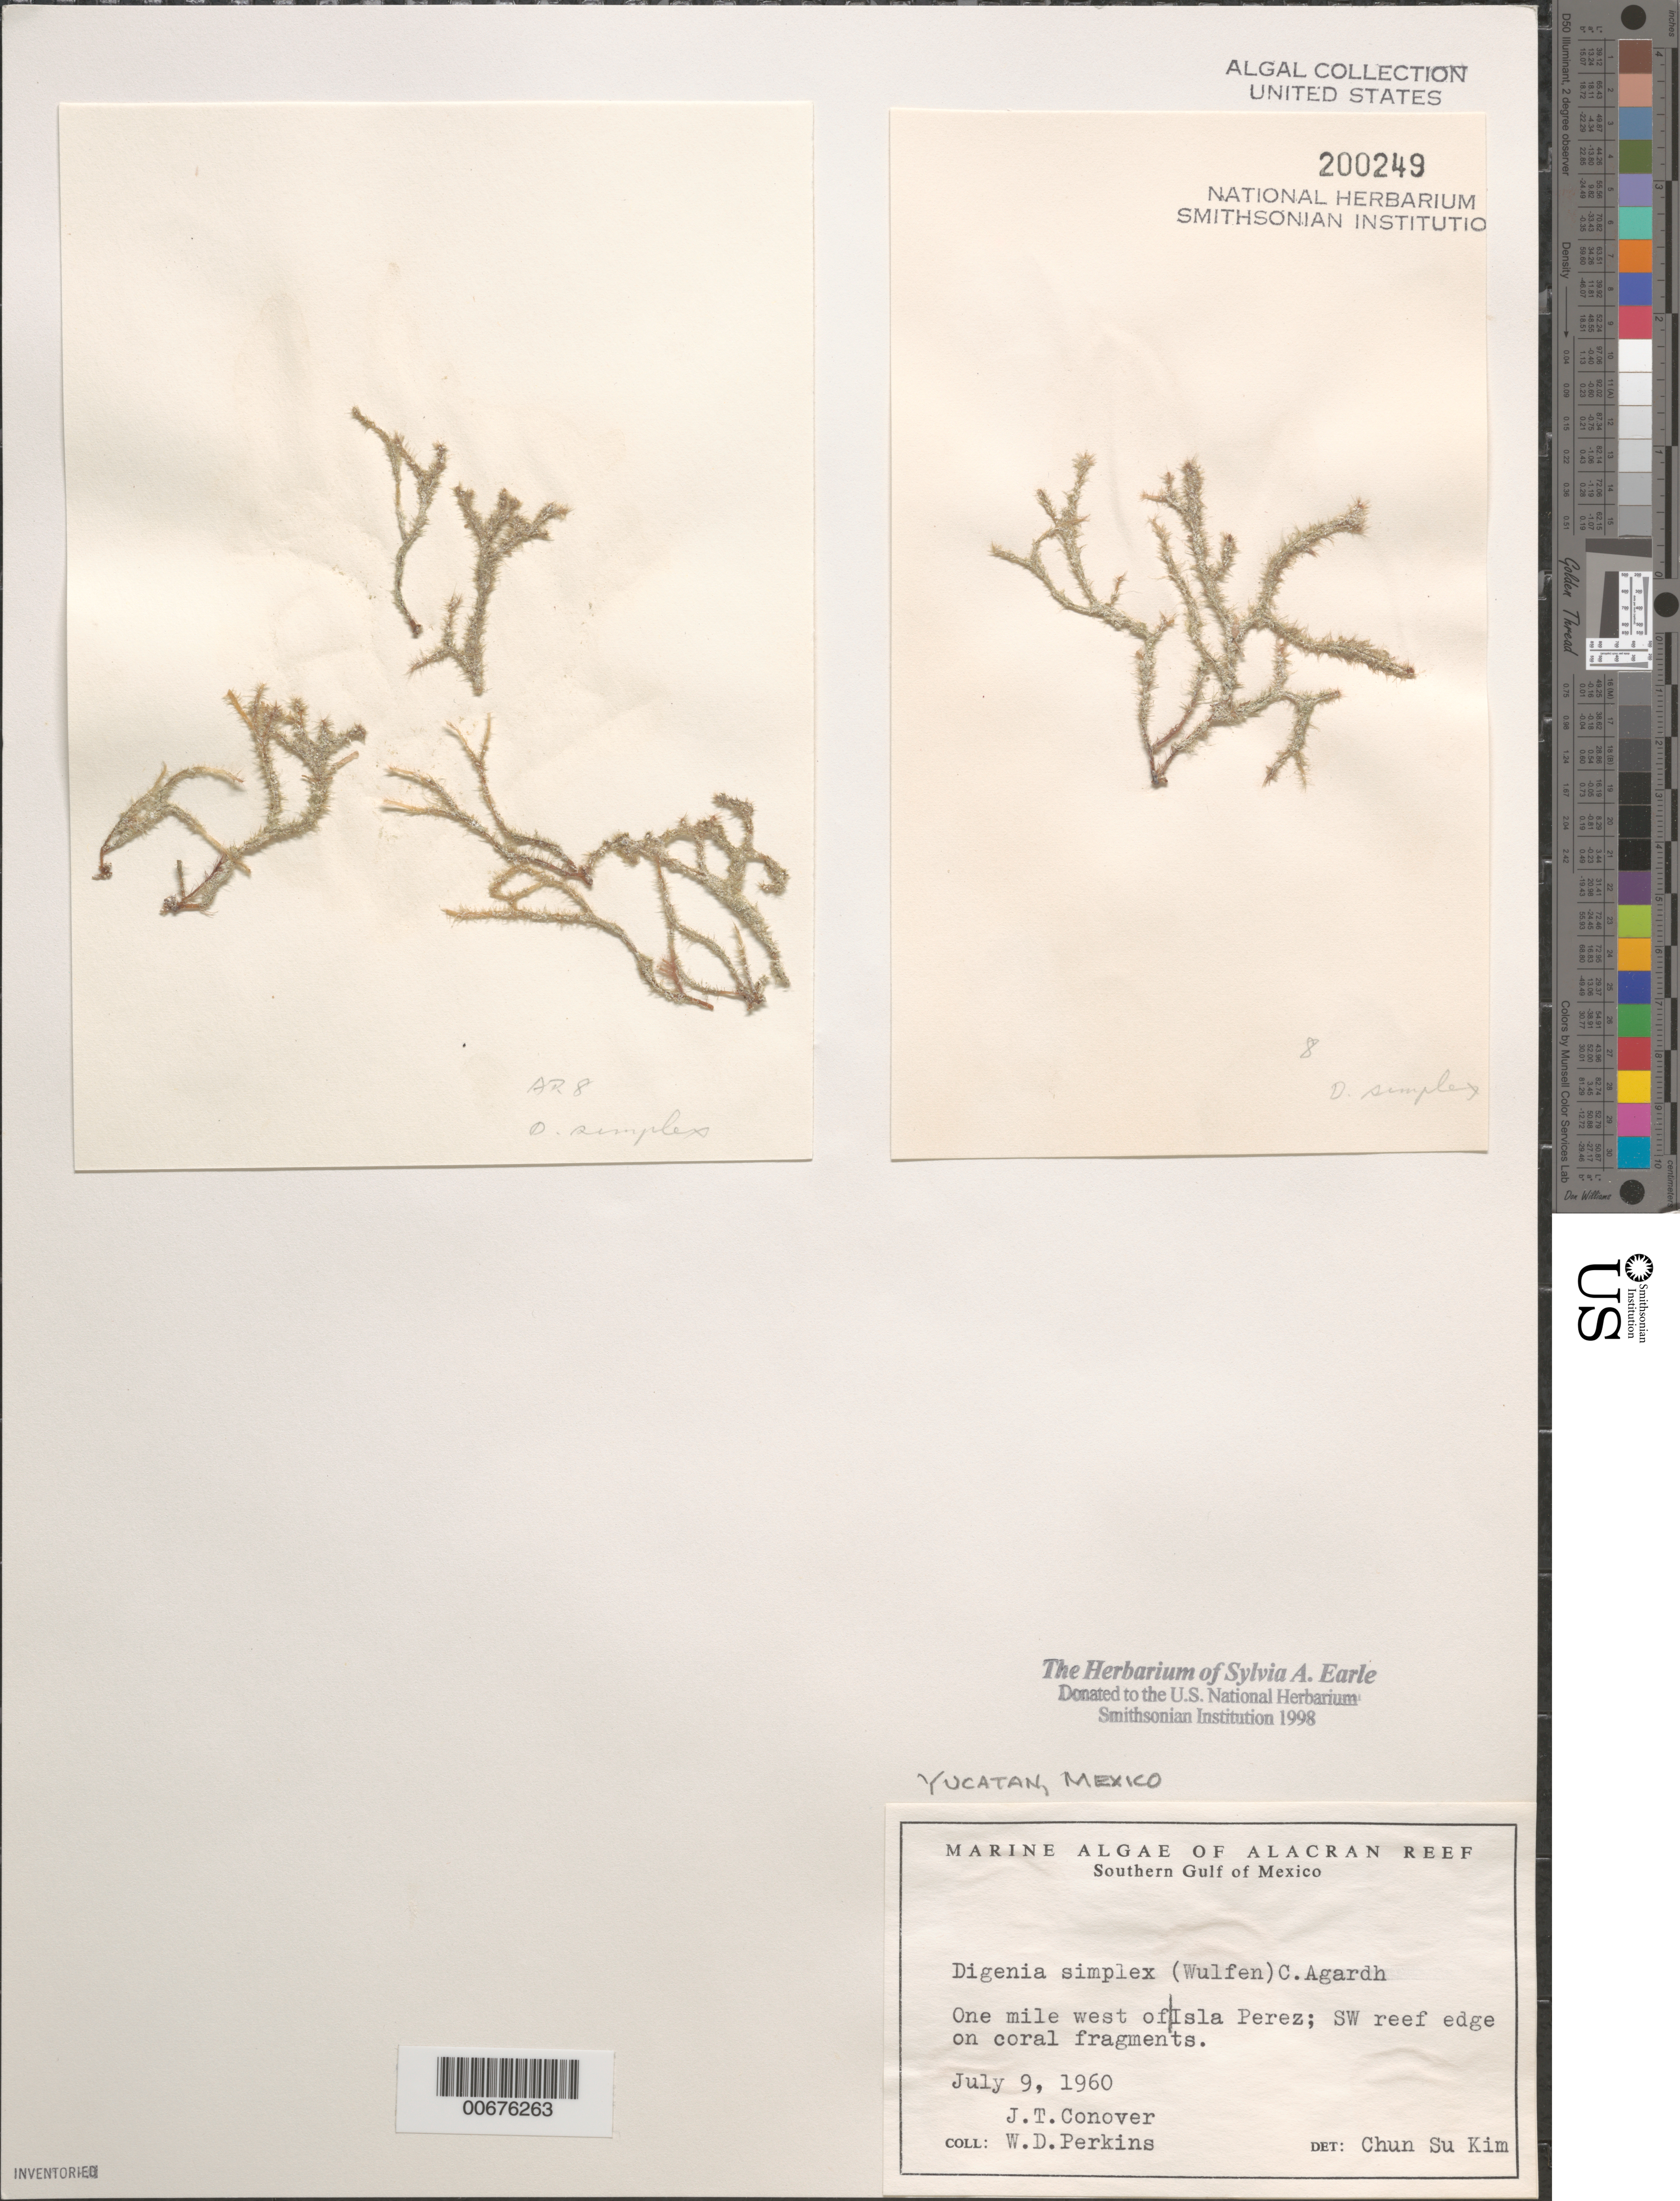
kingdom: Plantae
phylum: Rhodophyta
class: Florideophyceae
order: Ceramiales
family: Rhodomelaceae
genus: Digenea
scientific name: Digenea simplex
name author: (Wulfen) C. Agardh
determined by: Kim, Chun Su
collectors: J. T. Conover & W. D. Perkins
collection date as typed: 09 Jul 1960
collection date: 1960-07-09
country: Mexico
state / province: Yucatan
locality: Alacran Reef, 1 mile west of Isla Perez, southern Gulf of Mexico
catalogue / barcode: US 200249